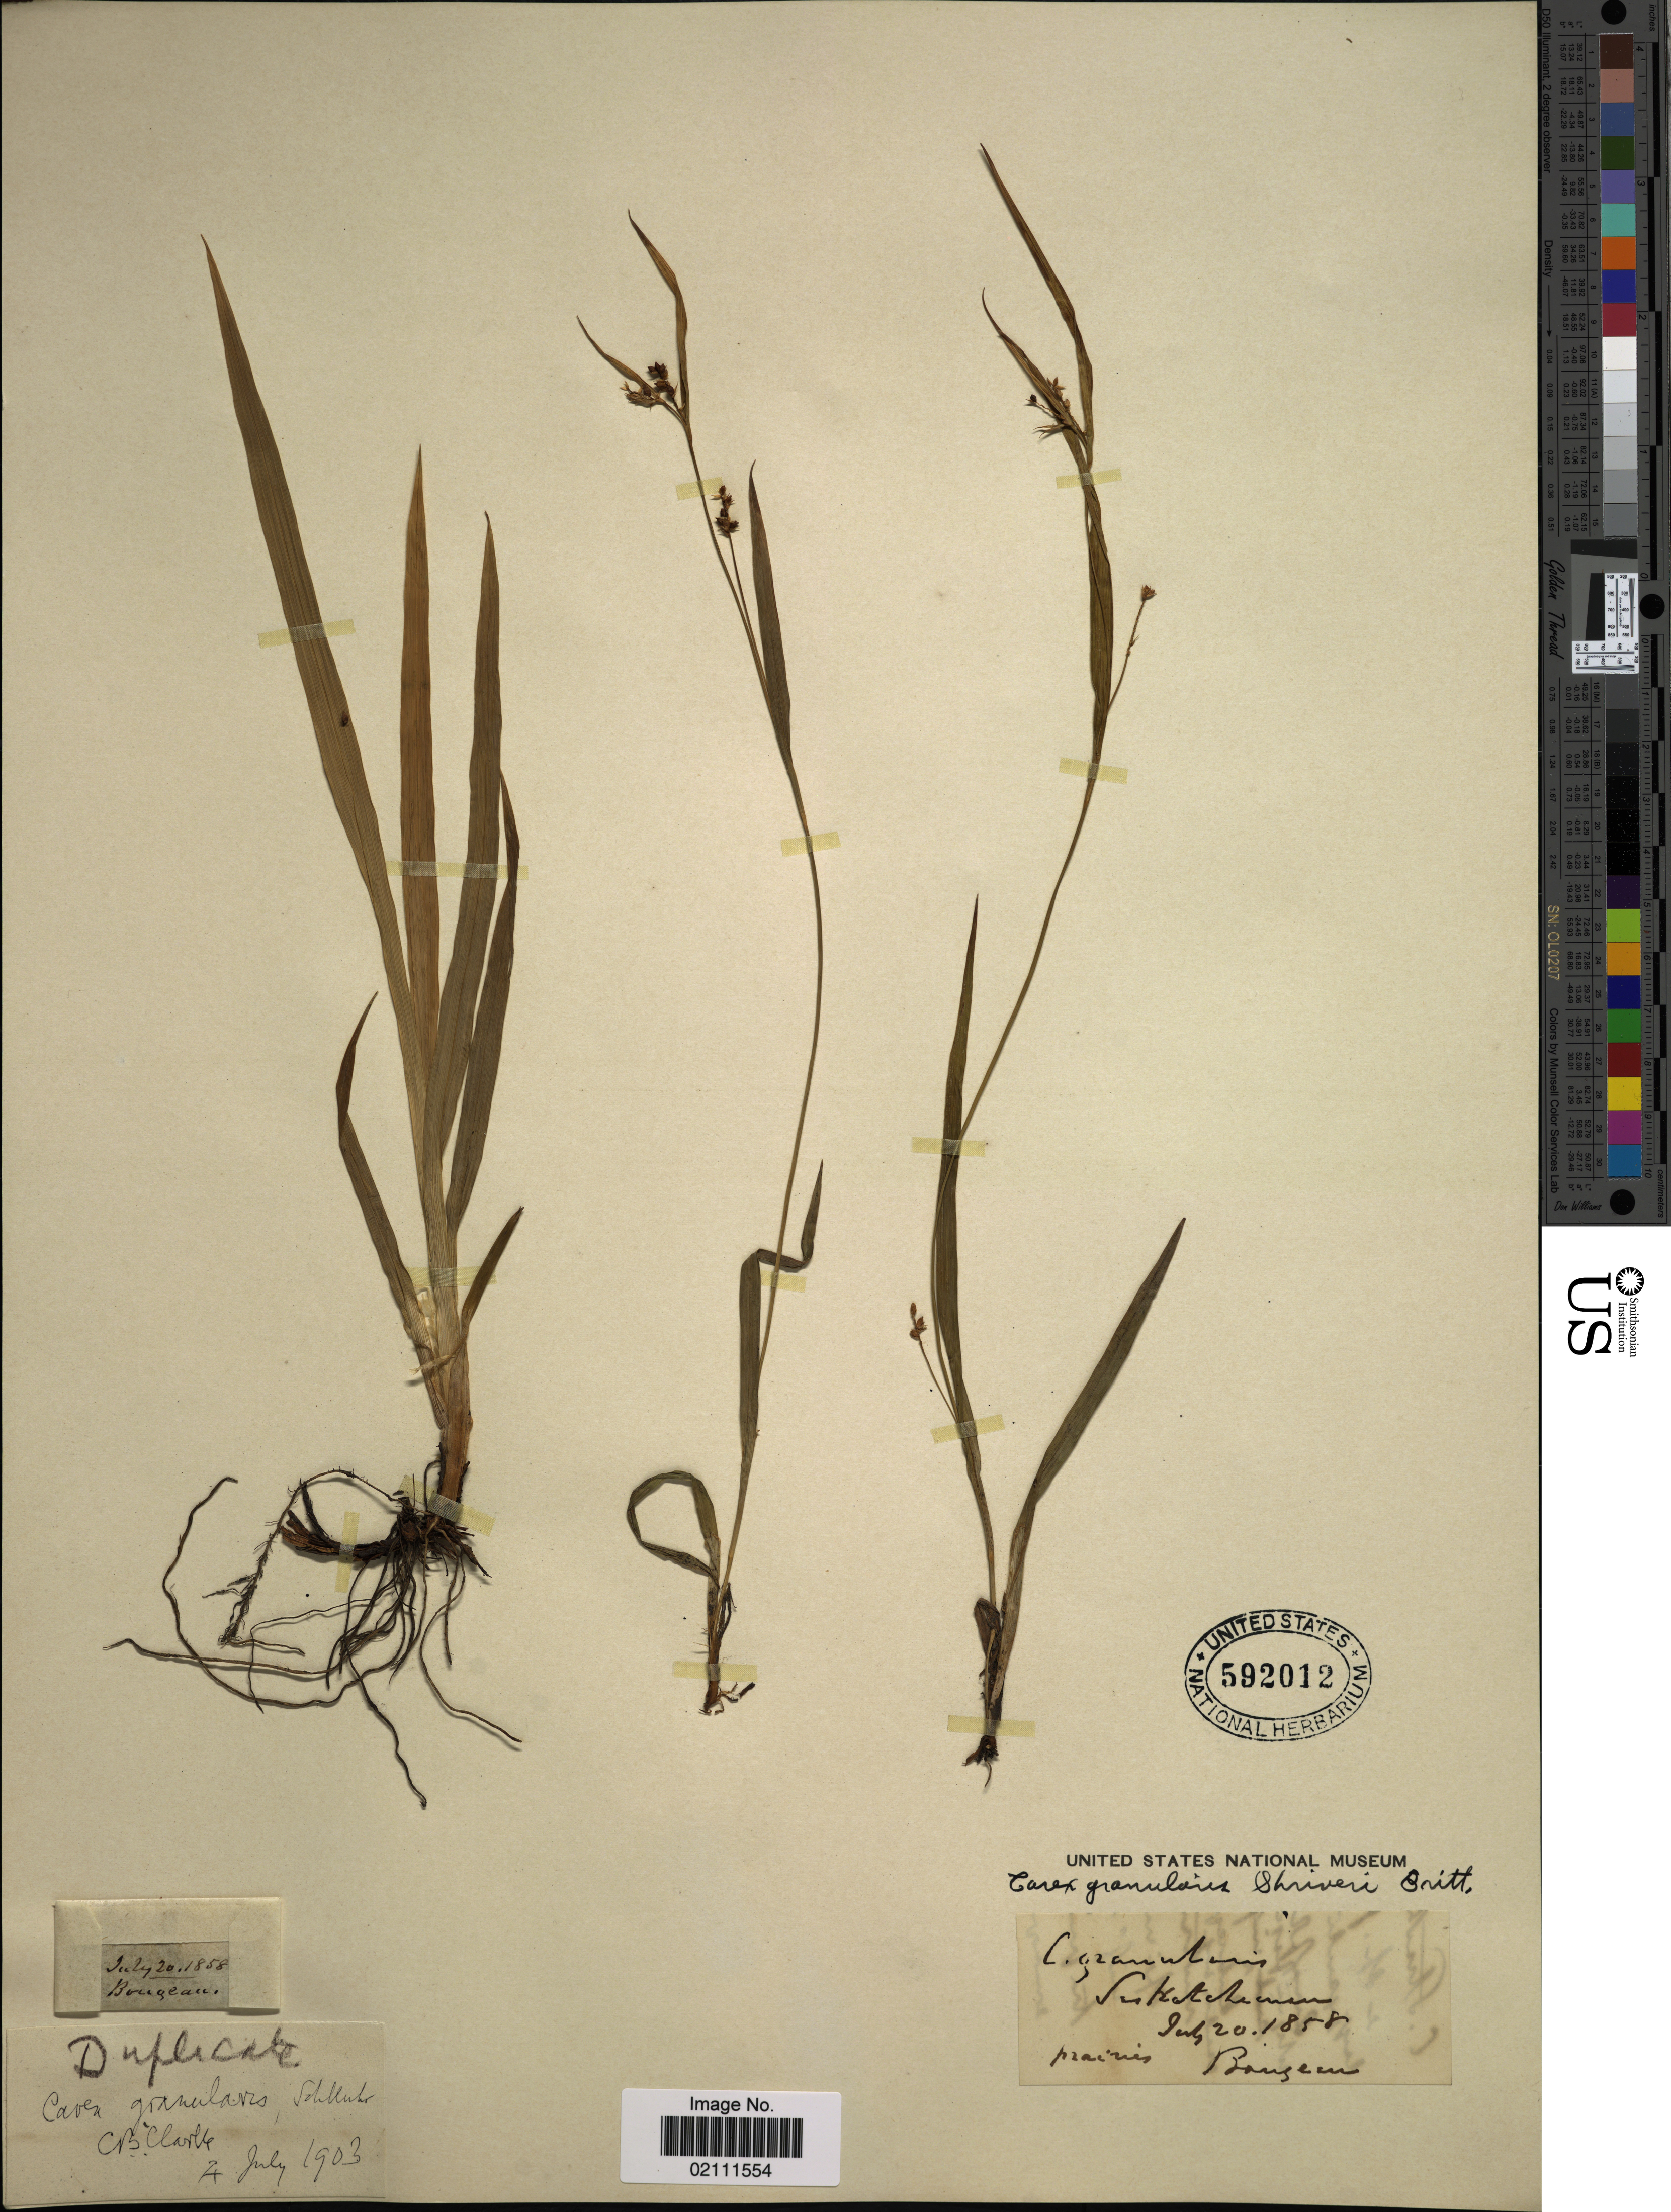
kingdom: Plantae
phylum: Tracheophyta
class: Liliopsida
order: Poales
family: Cyperaceae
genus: Carex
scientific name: Carex granularis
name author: Muhl. ex Willd.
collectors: -. Bourgeau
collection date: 1858-07-20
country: Canada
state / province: Saskatchewan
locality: Prairies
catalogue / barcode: US 592012